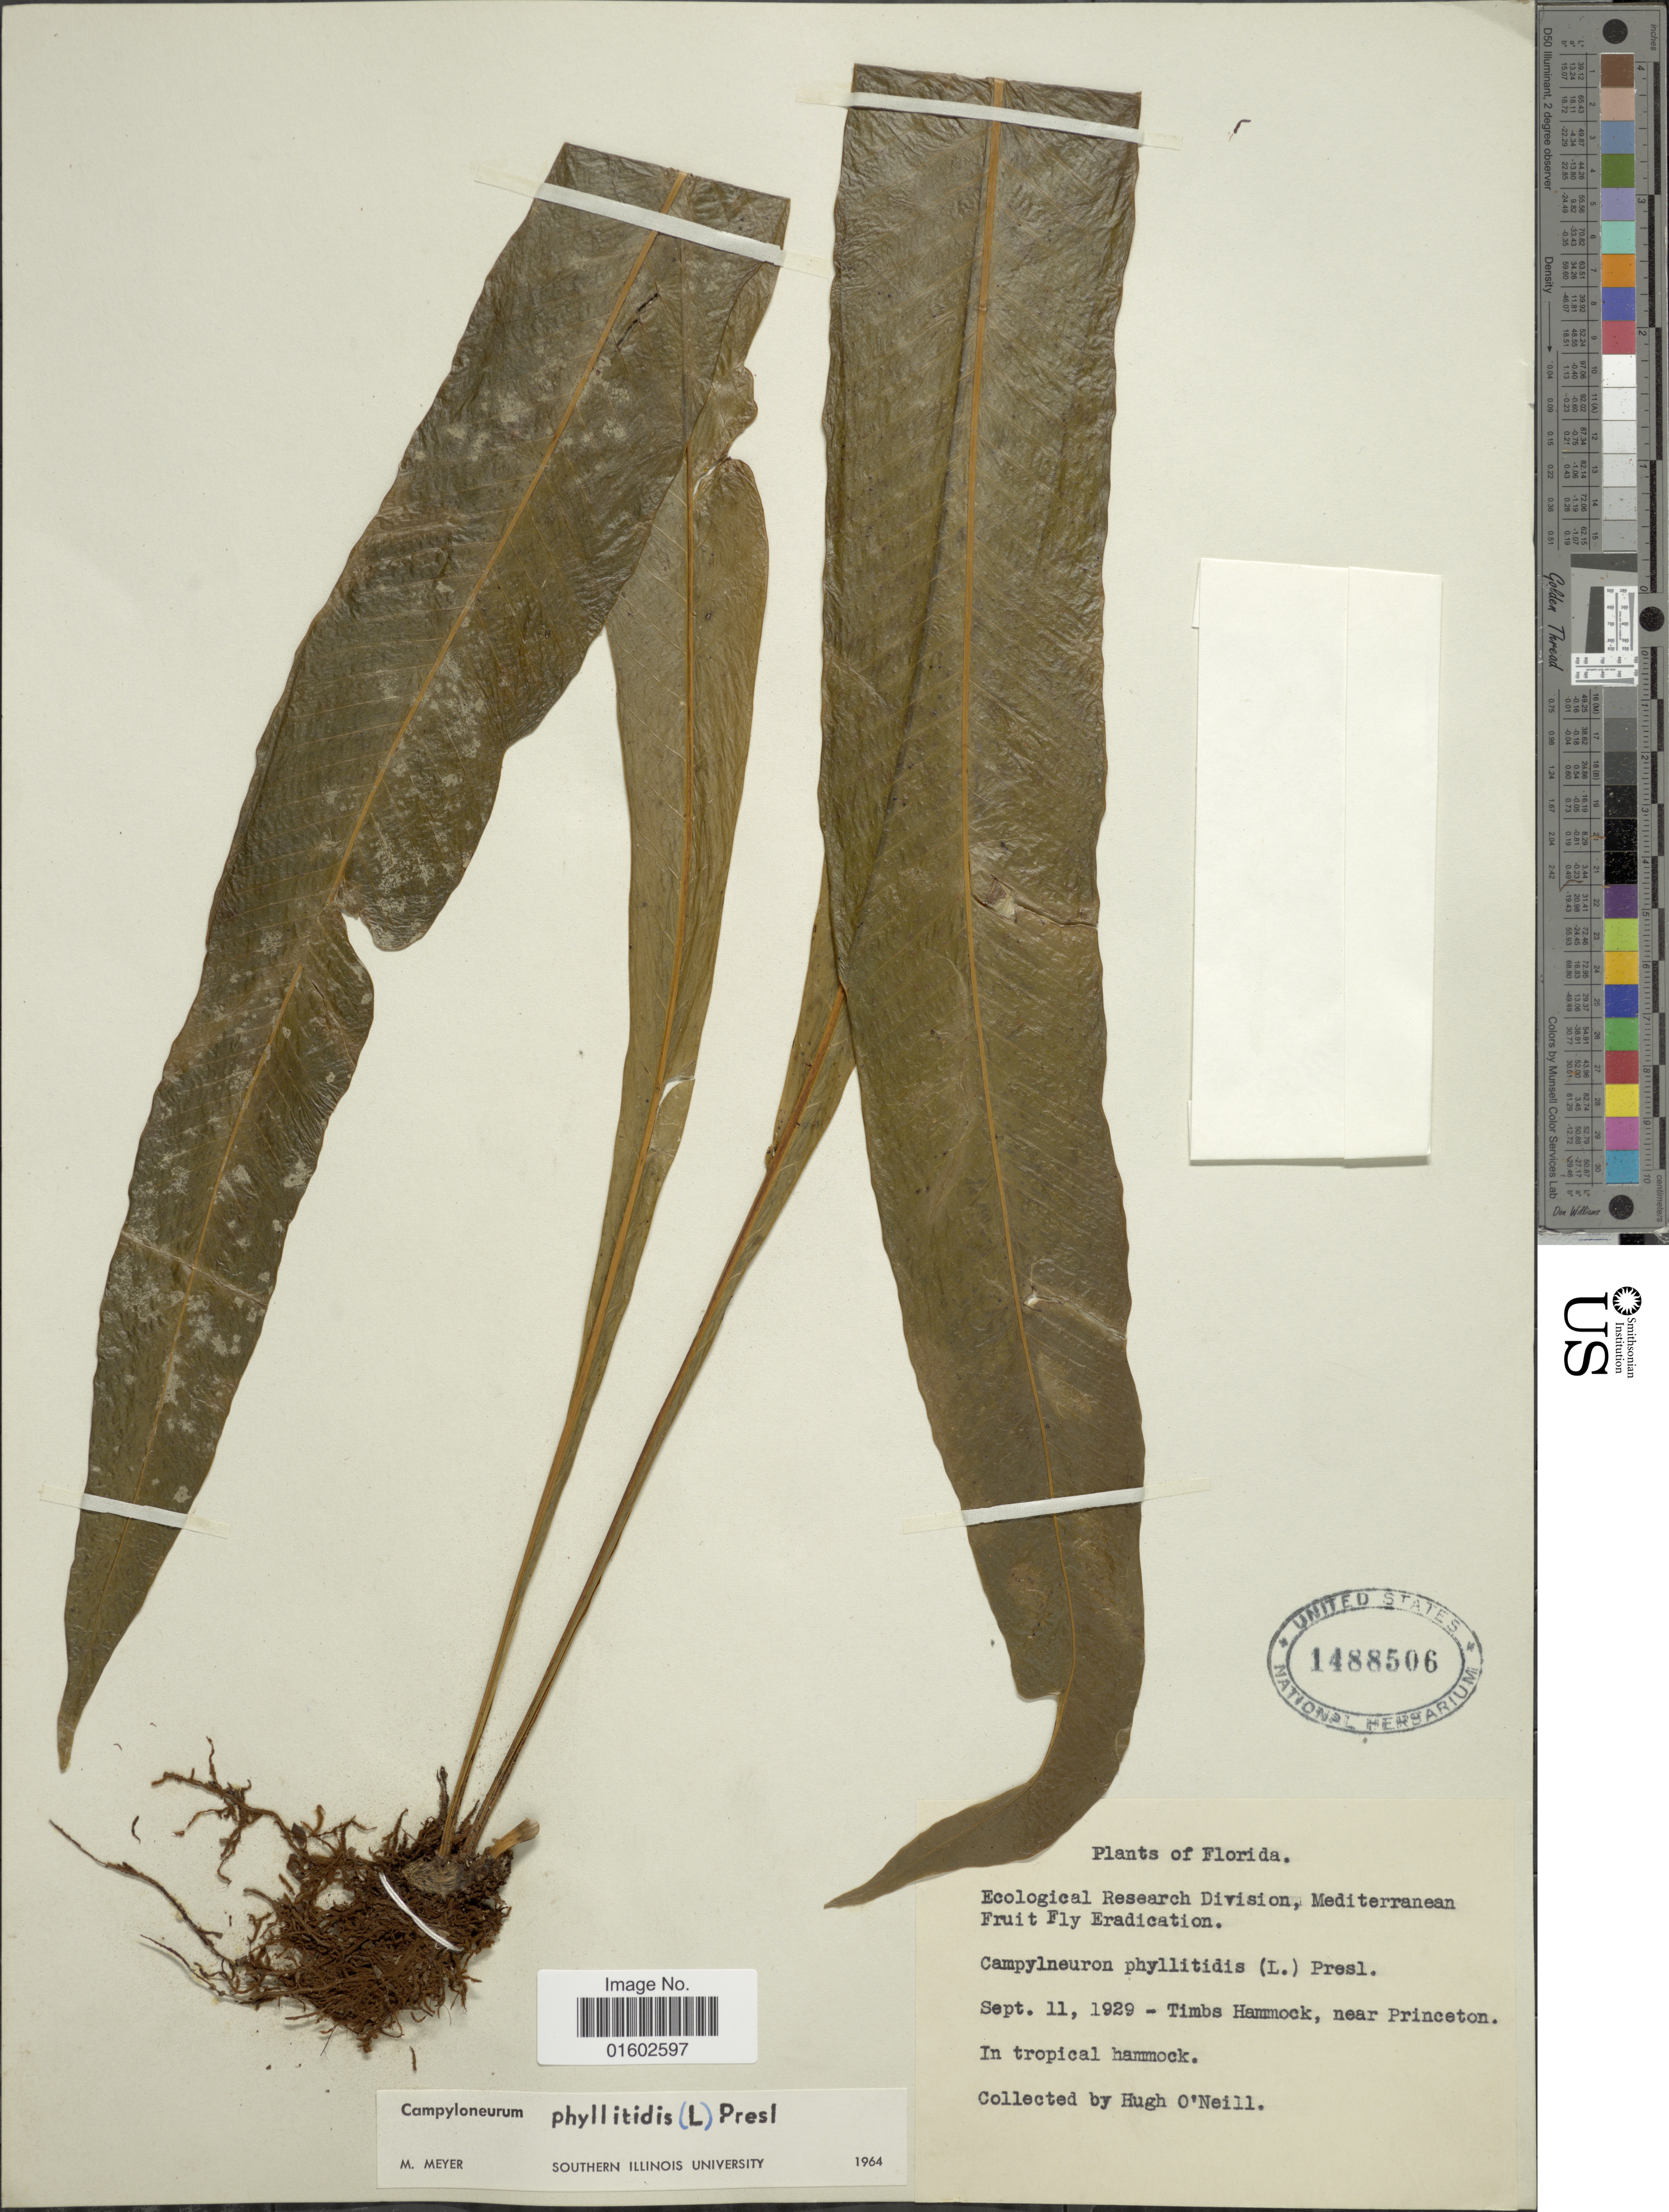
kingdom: Plantae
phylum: Tracheophyta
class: Polypodiopsida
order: Polypodiales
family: Polypodiaceae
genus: Campyloneurum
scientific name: Campyloneurum phyllitidis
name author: (L.) C. Presl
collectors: H. O'Neill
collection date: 1929-09-11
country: United States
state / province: Florida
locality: Timbs Hammock,near Princeton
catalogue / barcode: US 1488506